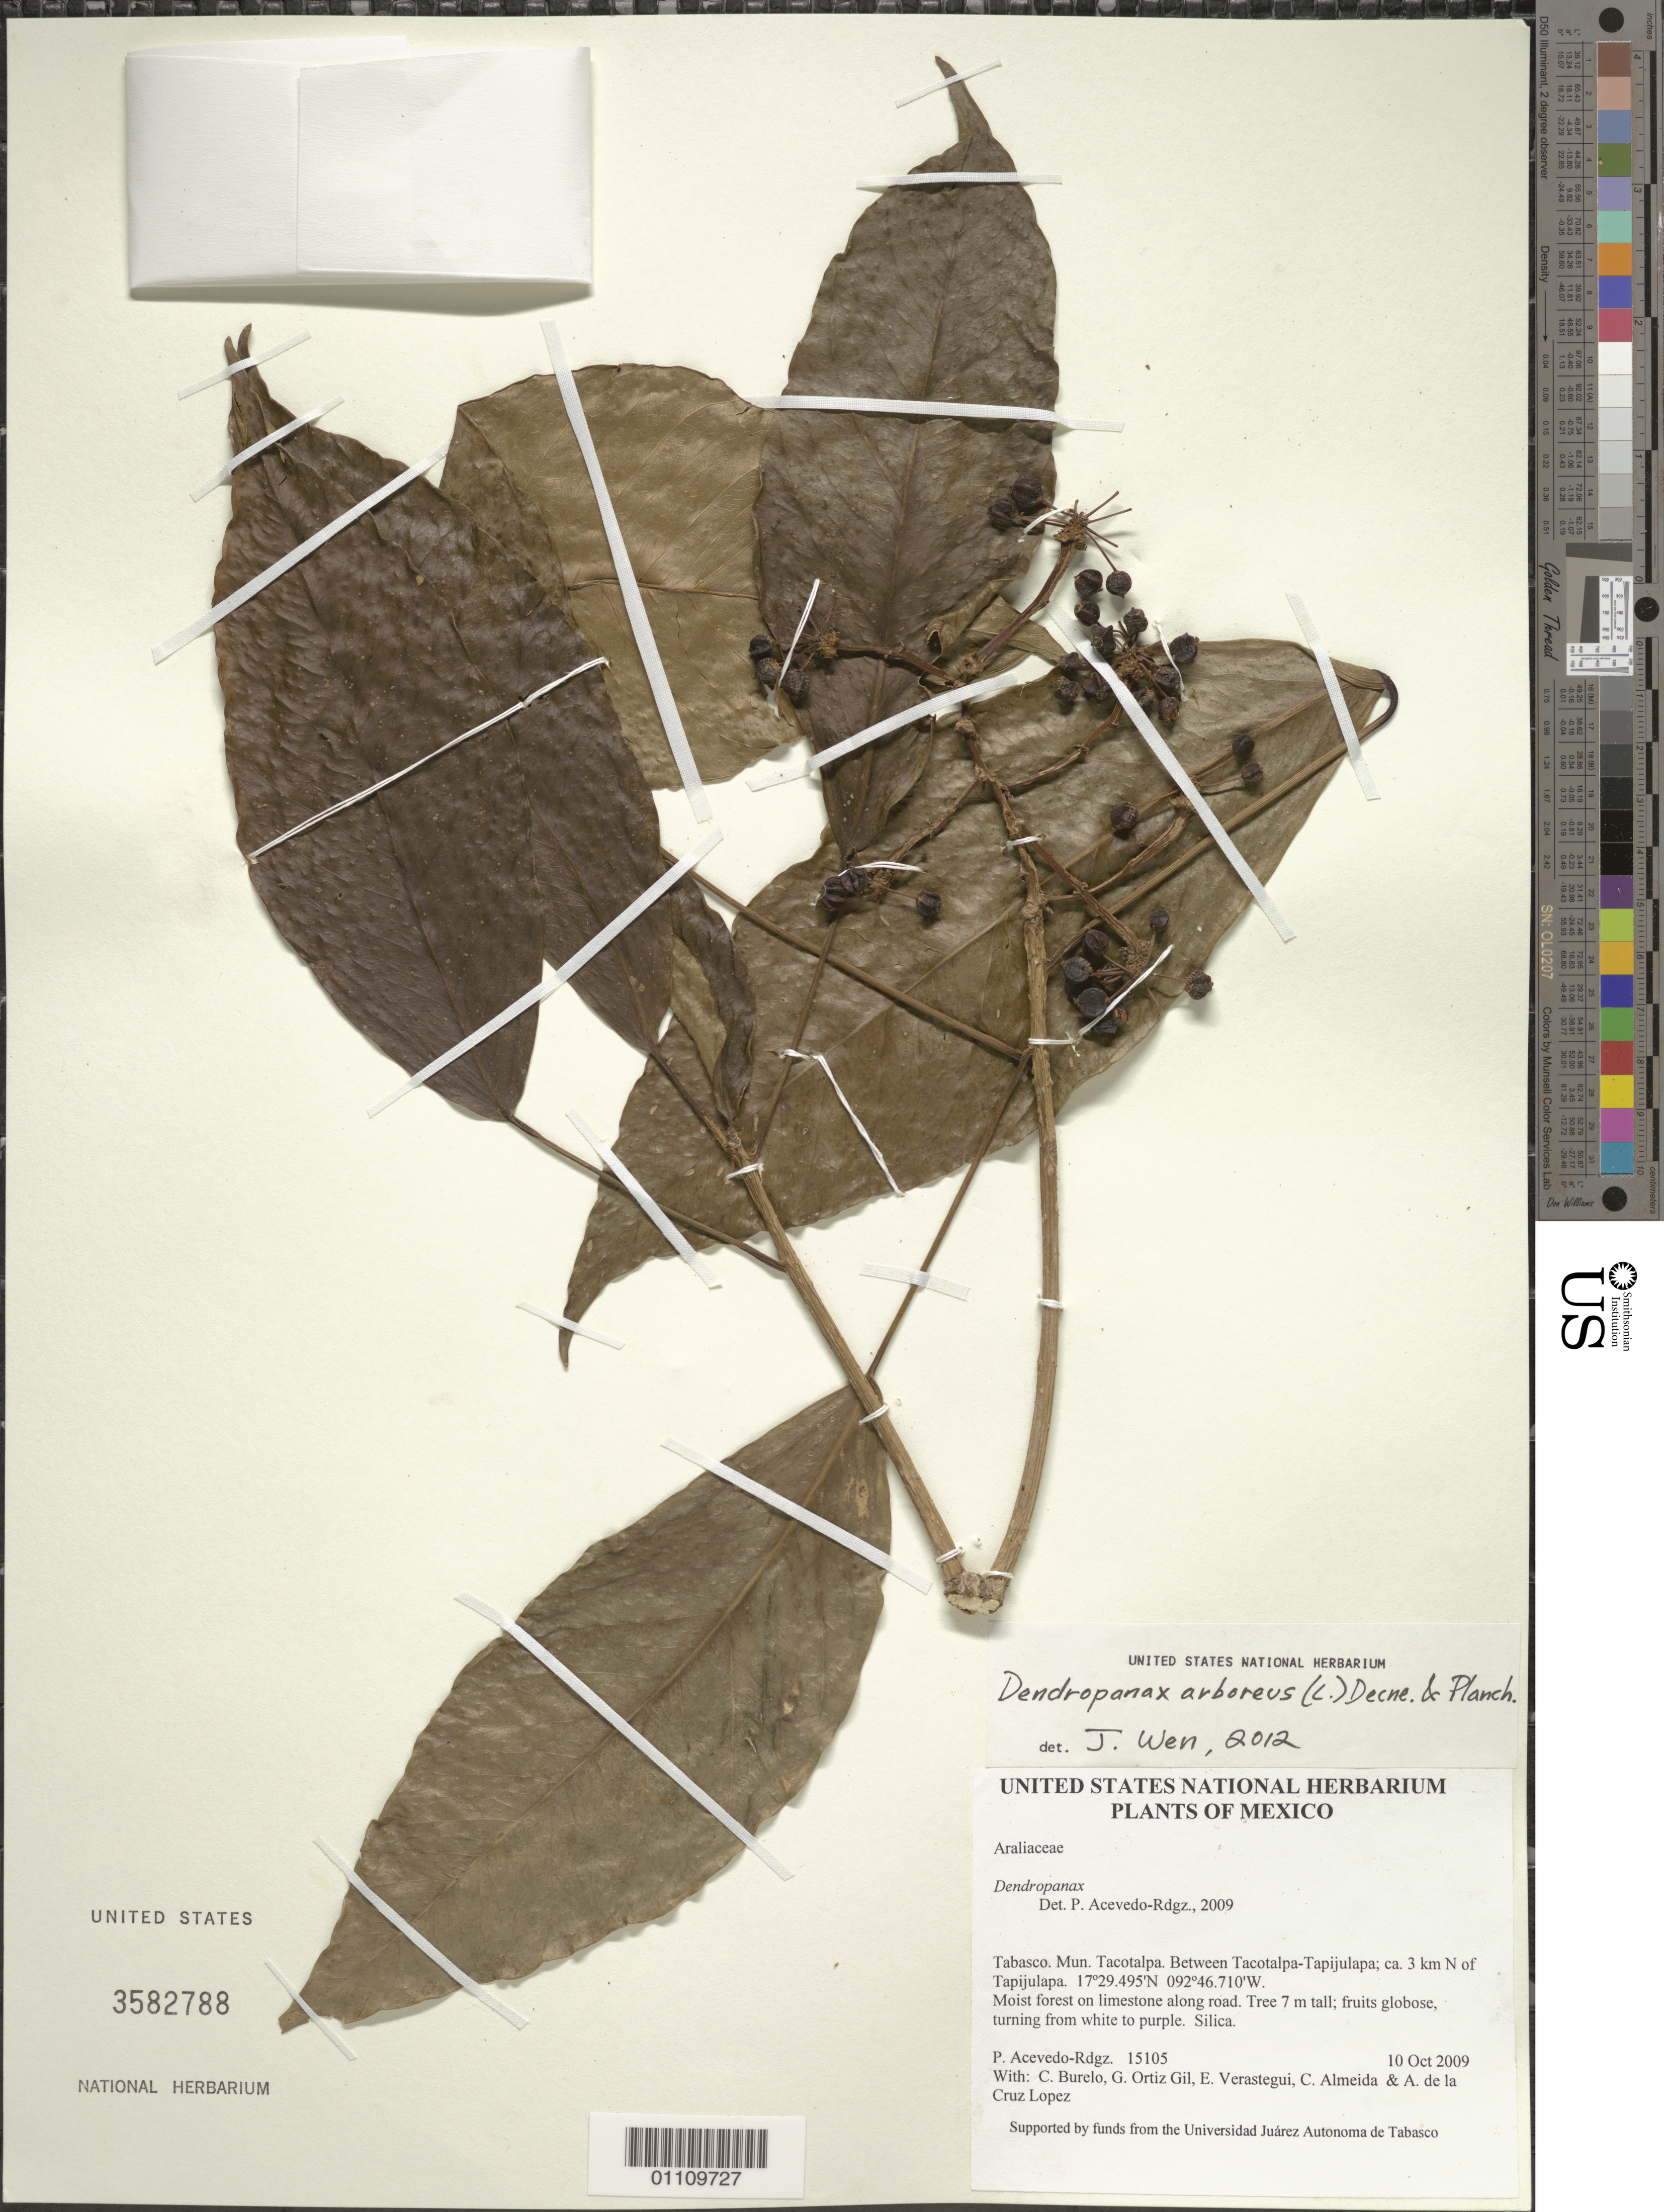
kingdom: Plantae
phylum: Tracheophyta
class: Magnoliopsida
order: Apiales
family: Araliaceae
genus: Dendropanax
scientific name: Dendropanax arboreus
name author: (L.) Decne. & Planch.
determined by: Wen, Jun, (BOT), Smithsonian Institution - National Museum of Natural History (UNITED STATES)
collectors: P. Acevedo-Rodr., C. Burelo, G. Ortiz, E. Verastegui, C. Almeida & A. de la Cruz Lopez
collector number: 15105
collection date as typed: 10 Oct 2009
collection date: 2009-10-10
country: Mexico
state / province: Tabasco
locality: Mun. Tacotalpa. Between Tacotalpa-Tapijulapa; ca. 3 km N of Tapijulapa.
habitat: Moist forest on limestone along road.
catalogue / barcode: US 3582788